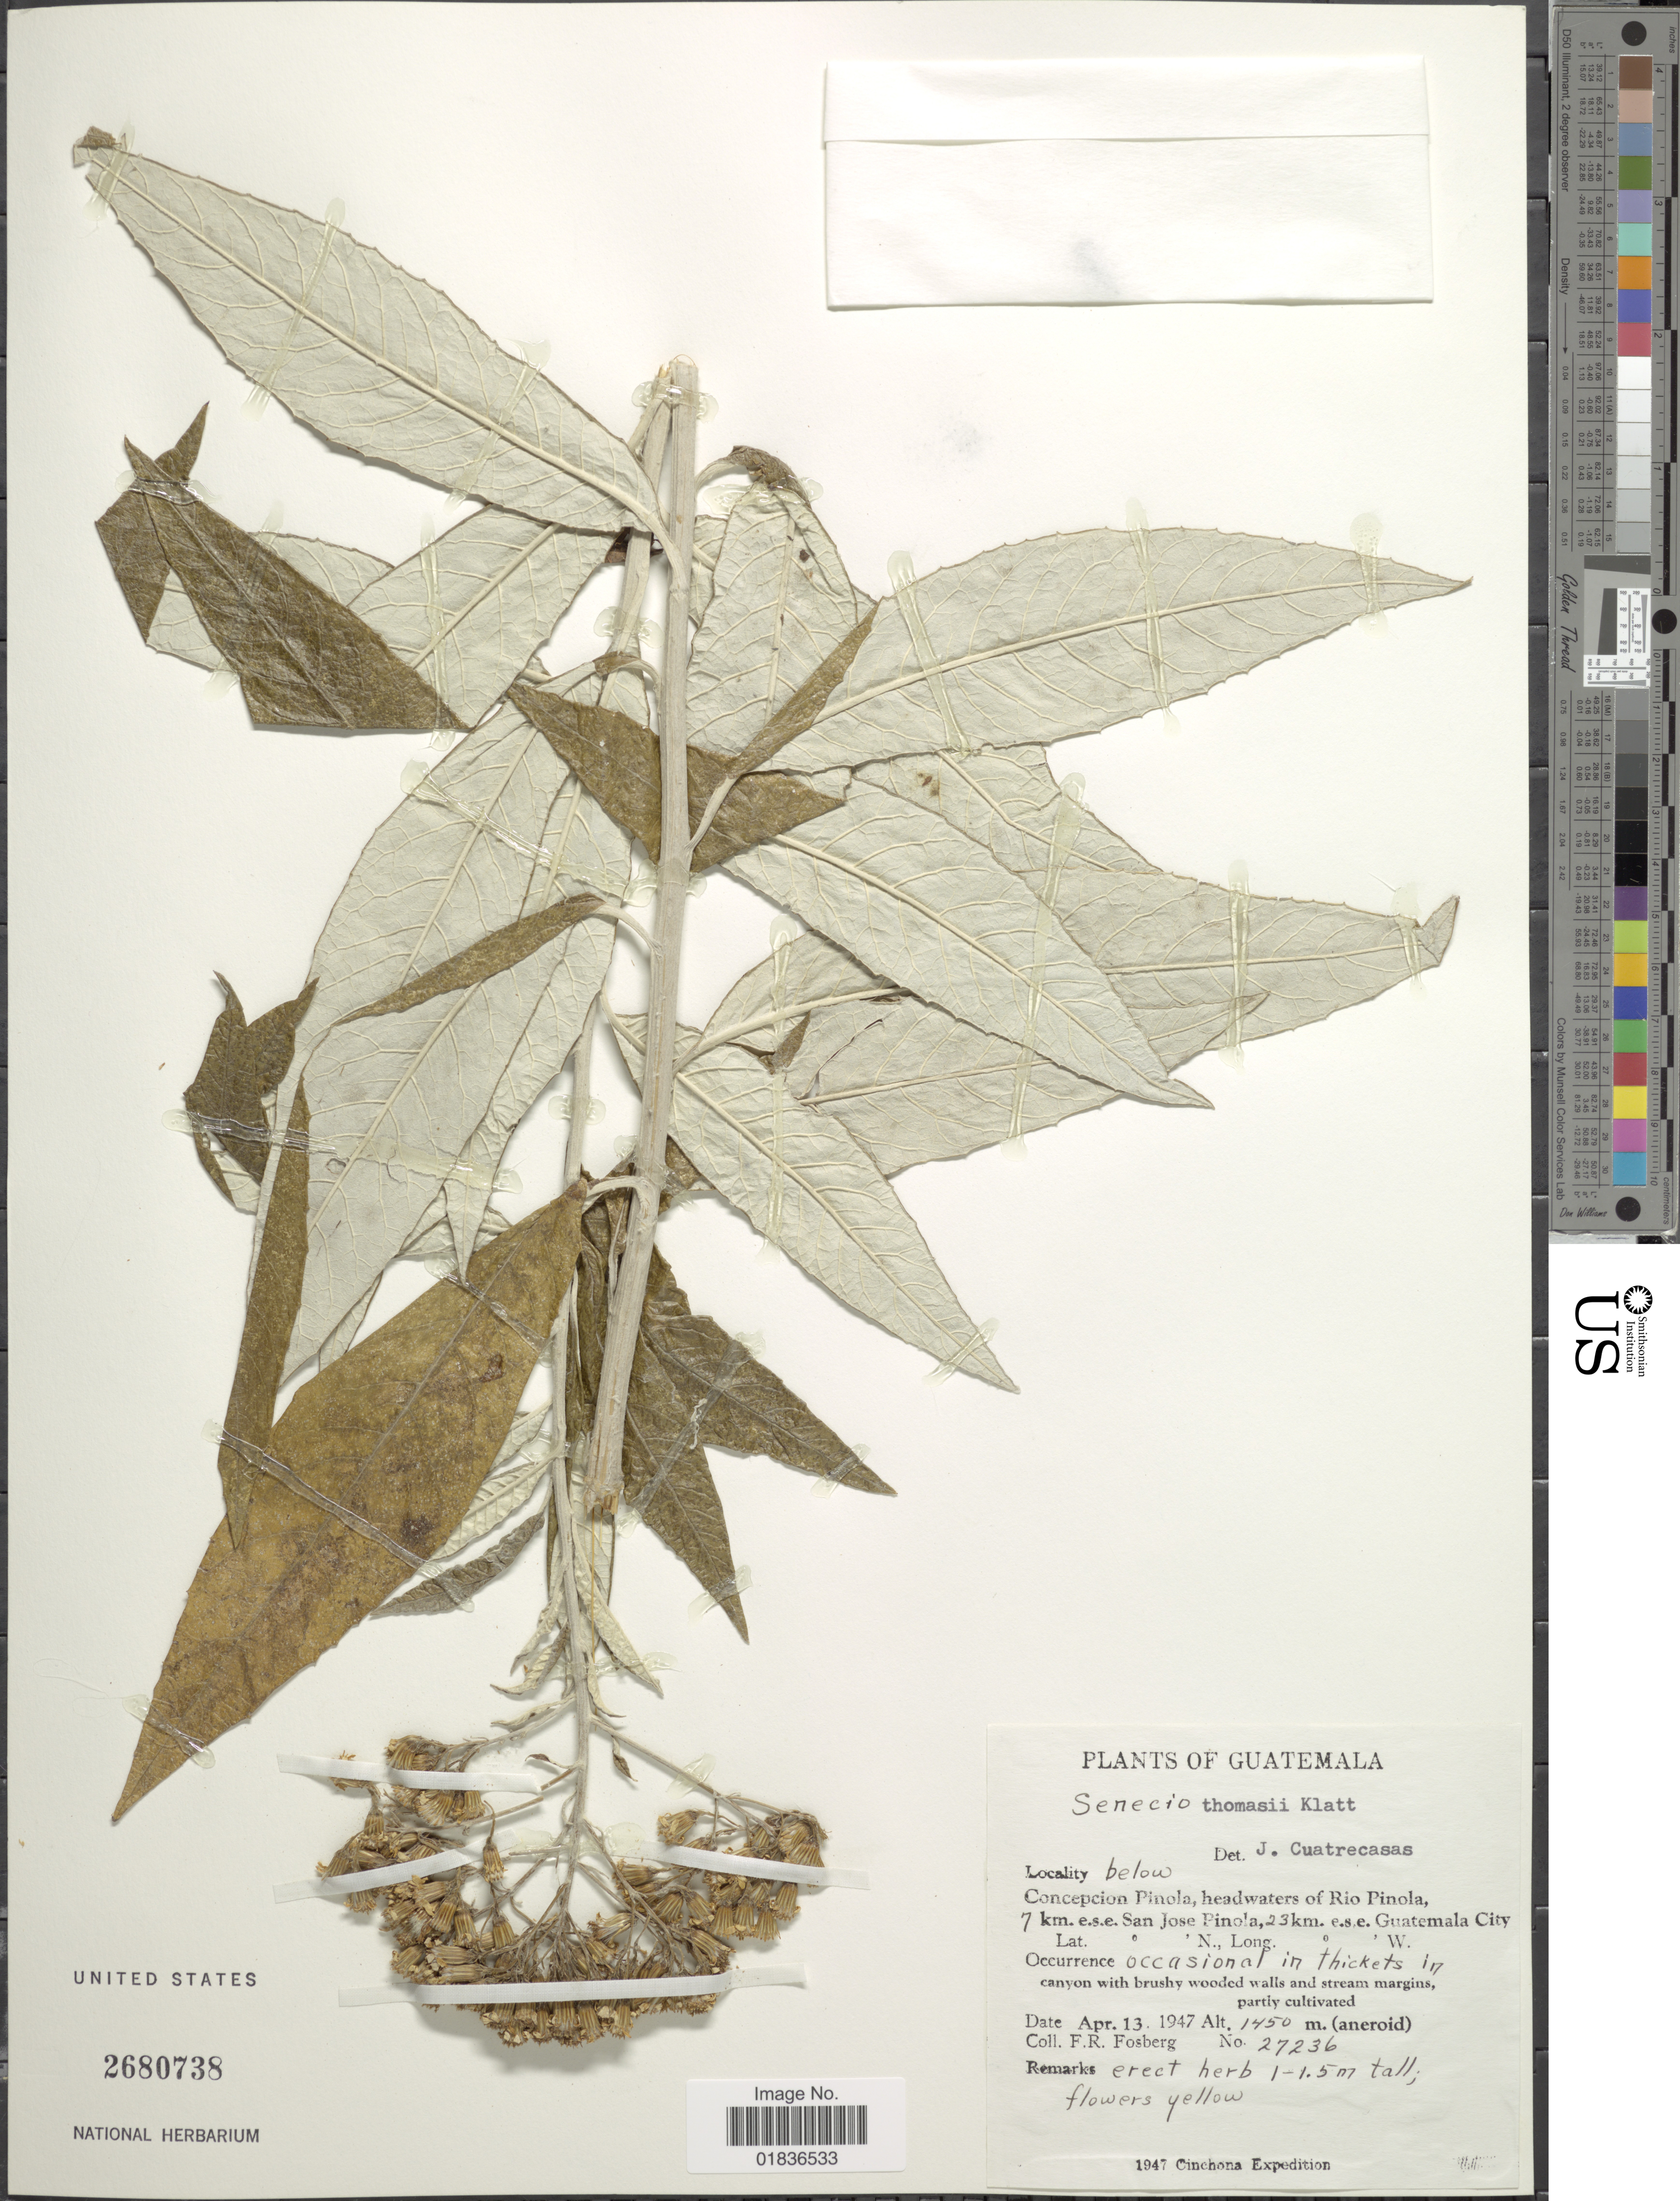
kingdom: Plantae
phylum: Tracheophyta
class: Magnoliopsida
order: Asterales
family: Asteraceae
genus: Senecio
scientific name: Senecio deppeanus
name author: Hemsl.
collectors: F. R. Fosberg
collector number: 27236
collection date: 1947-04-13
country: Guatemala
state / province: Guatemala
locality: Concepcion Pinola, headwaters of Rio Pinola, 7 km. e.s.e. San Jose Pinola, 23 km. e.s.e. Guatemala City, partially cultivated.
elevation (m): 1450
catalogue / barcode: US 2680738